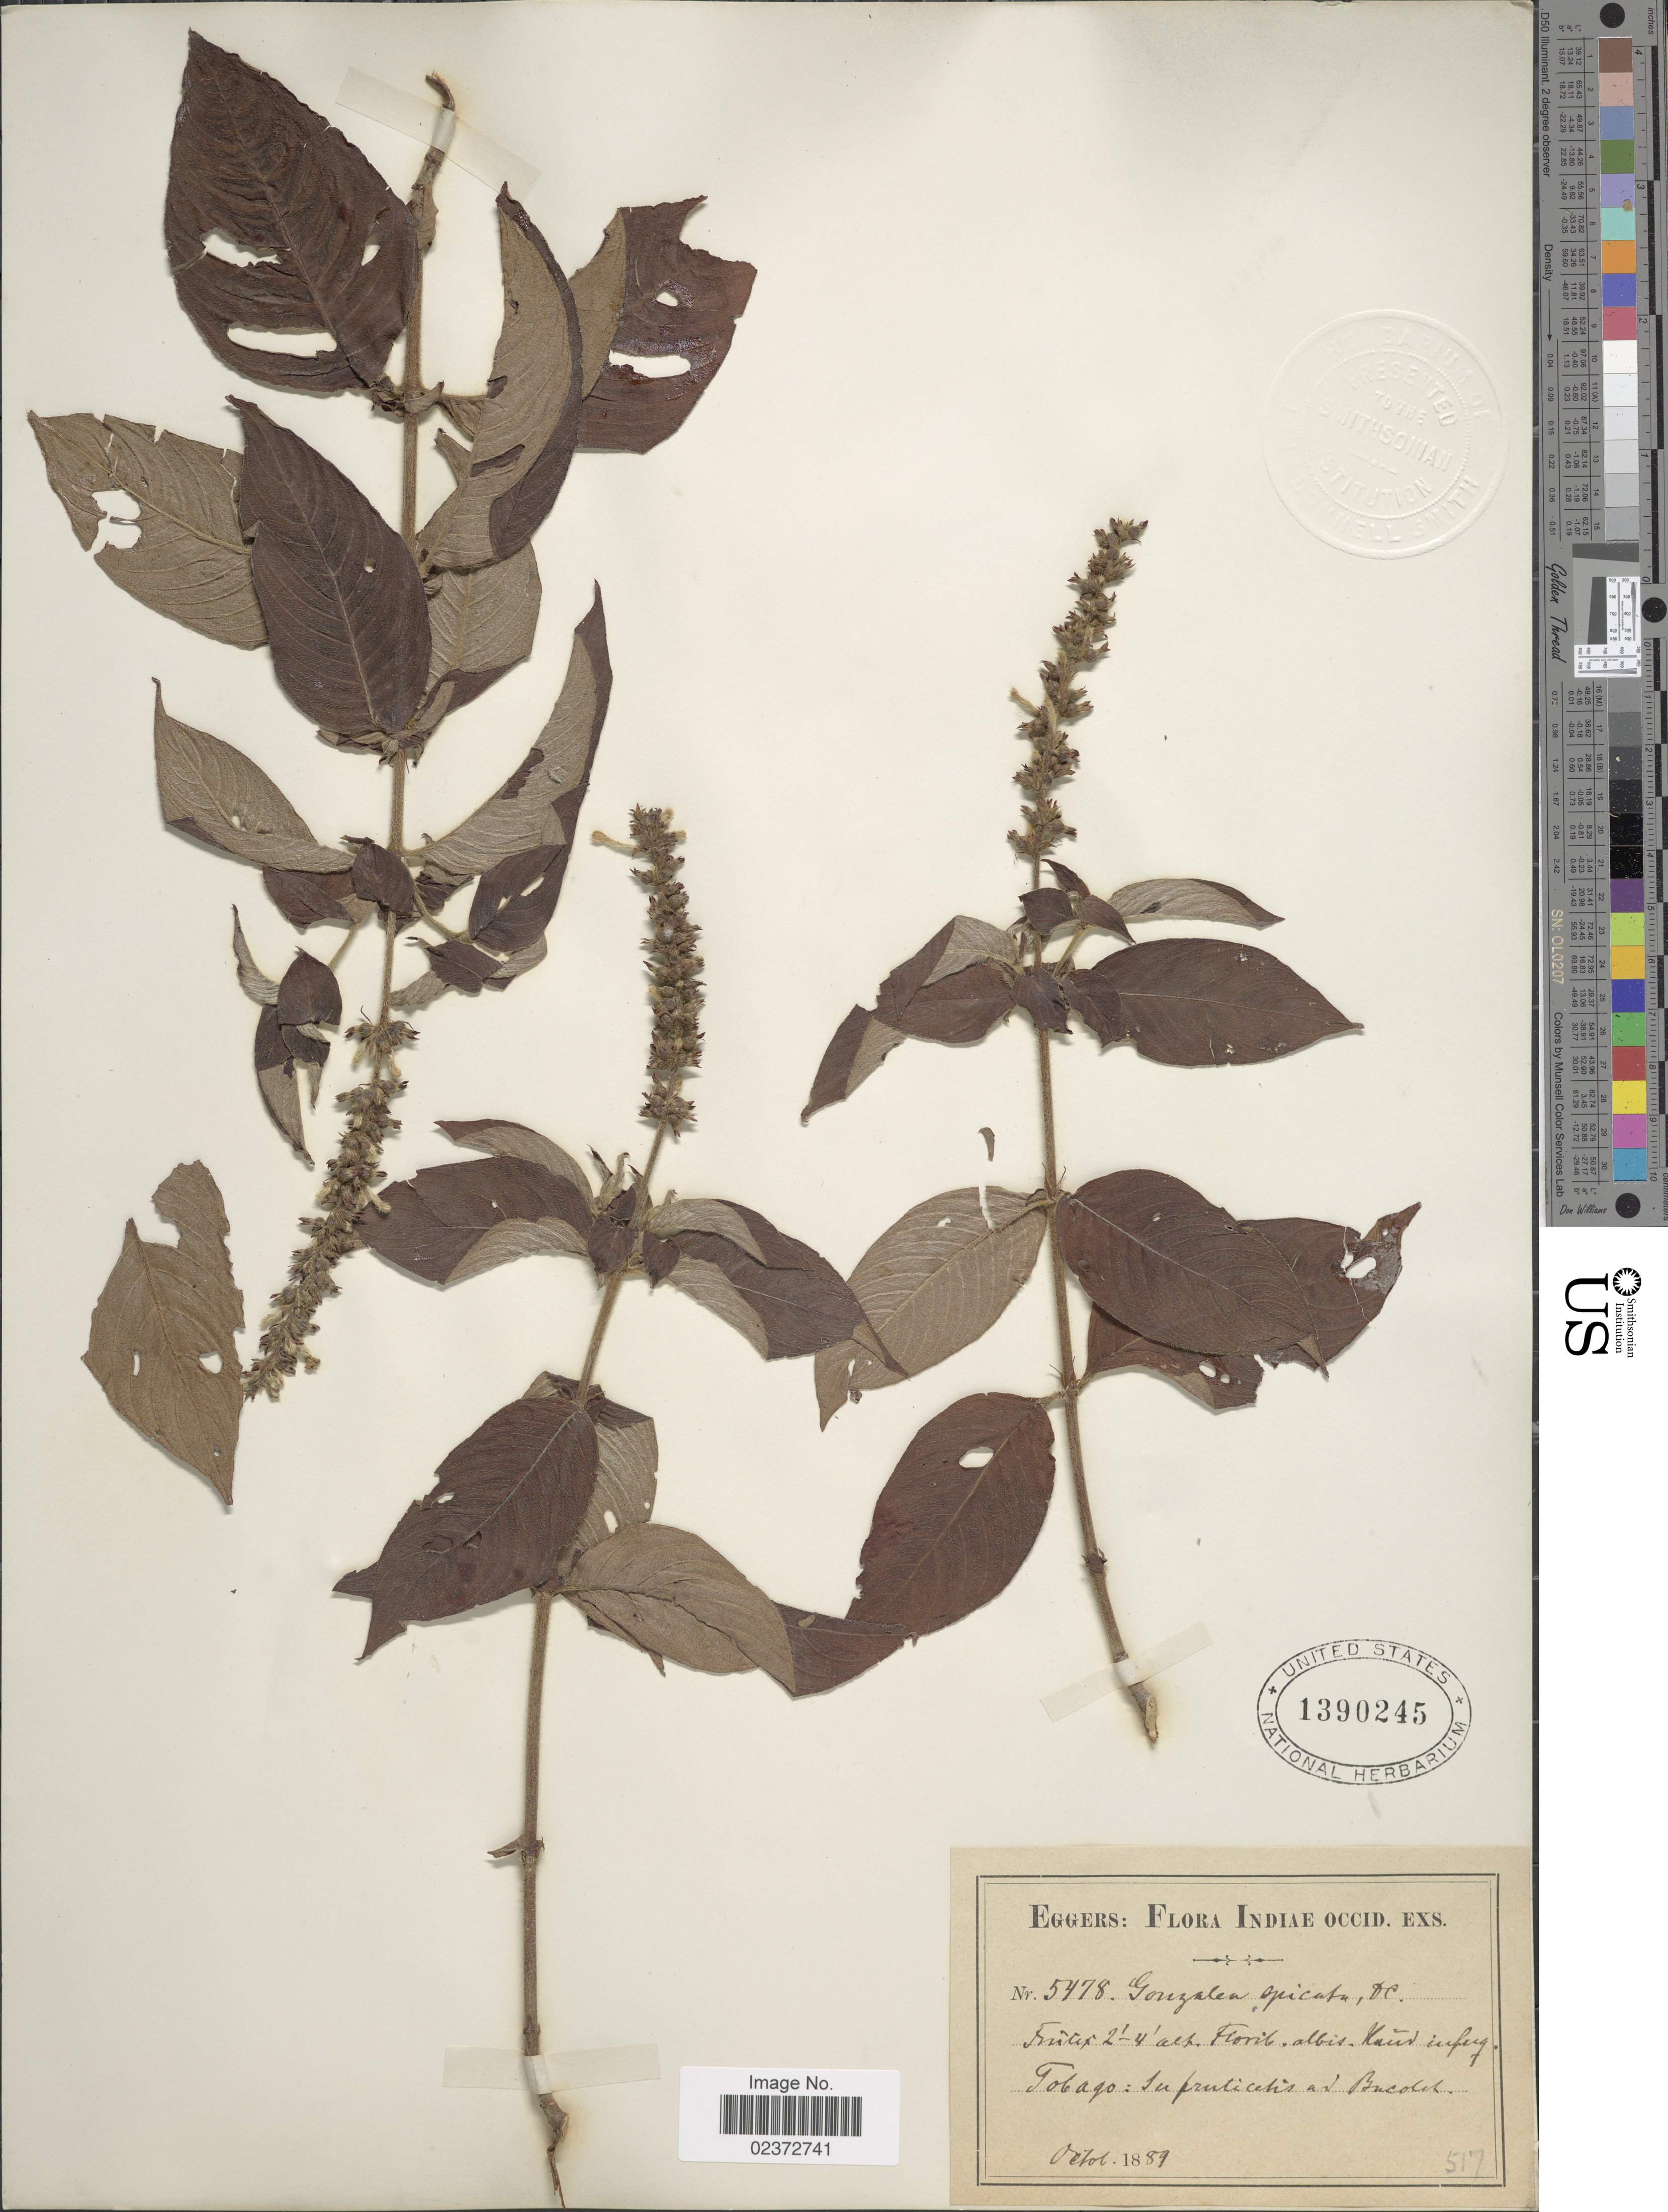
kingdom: Plantae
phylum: Tracheophyta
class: Magnoliopsida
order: Gentianales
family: Rubiaceae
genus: Gonzalagunia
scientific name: Gonzalagunia spicata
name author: (Lam.) M. Gómez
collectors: -. Eggers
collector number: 5478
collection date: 1889-10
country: Trinidad and Tobago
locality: Tobago: In fruticeltis ad Bacolet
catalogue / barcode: US 1390245